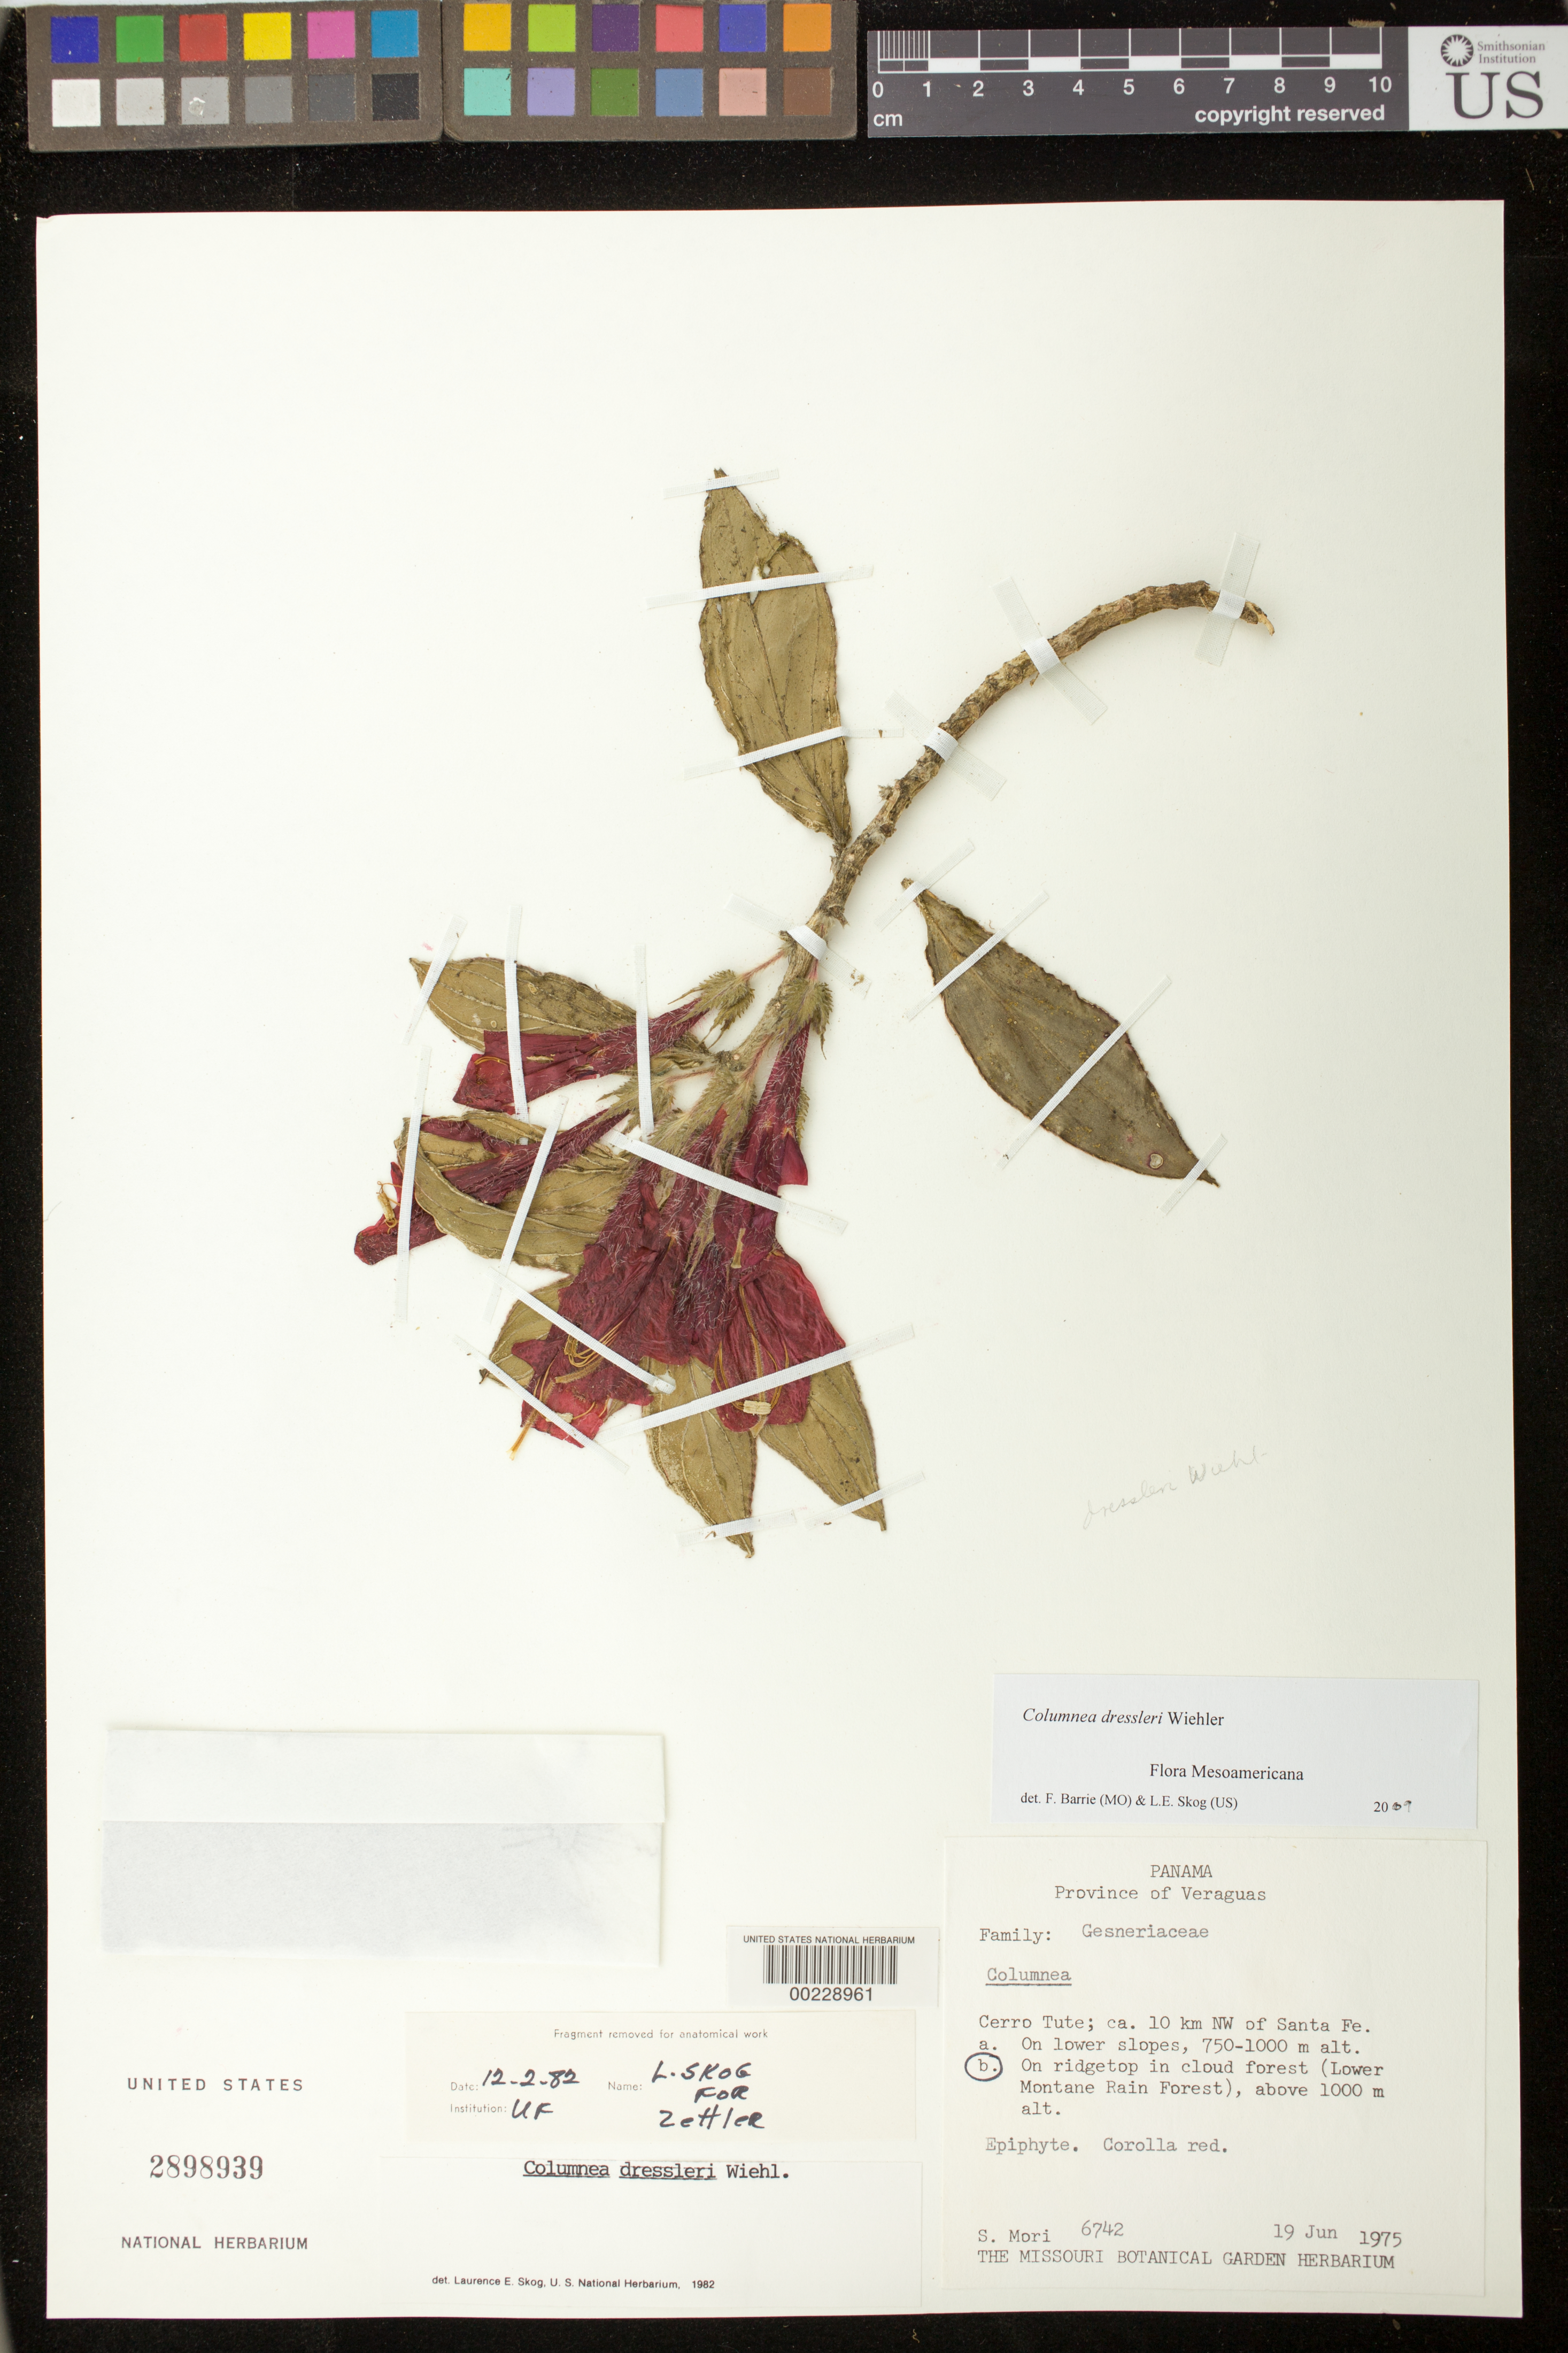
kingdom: Plantae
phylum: Tracheophyta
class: Magnoliopsida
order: Lamiales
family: Gesneriaceae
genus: Columnea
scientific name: Columnea dressleri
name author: Wiehler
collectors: S. Mori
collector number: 6742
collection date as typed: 19 Jun 1975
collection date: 1975-06-19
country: Panama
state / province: Veraguas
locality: Cerro Tute, ca 10 km NW of Santa Fe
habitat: On ridgetop in cloud forest (lower montane rain forest)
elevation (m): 1000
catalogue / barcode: US 2898939